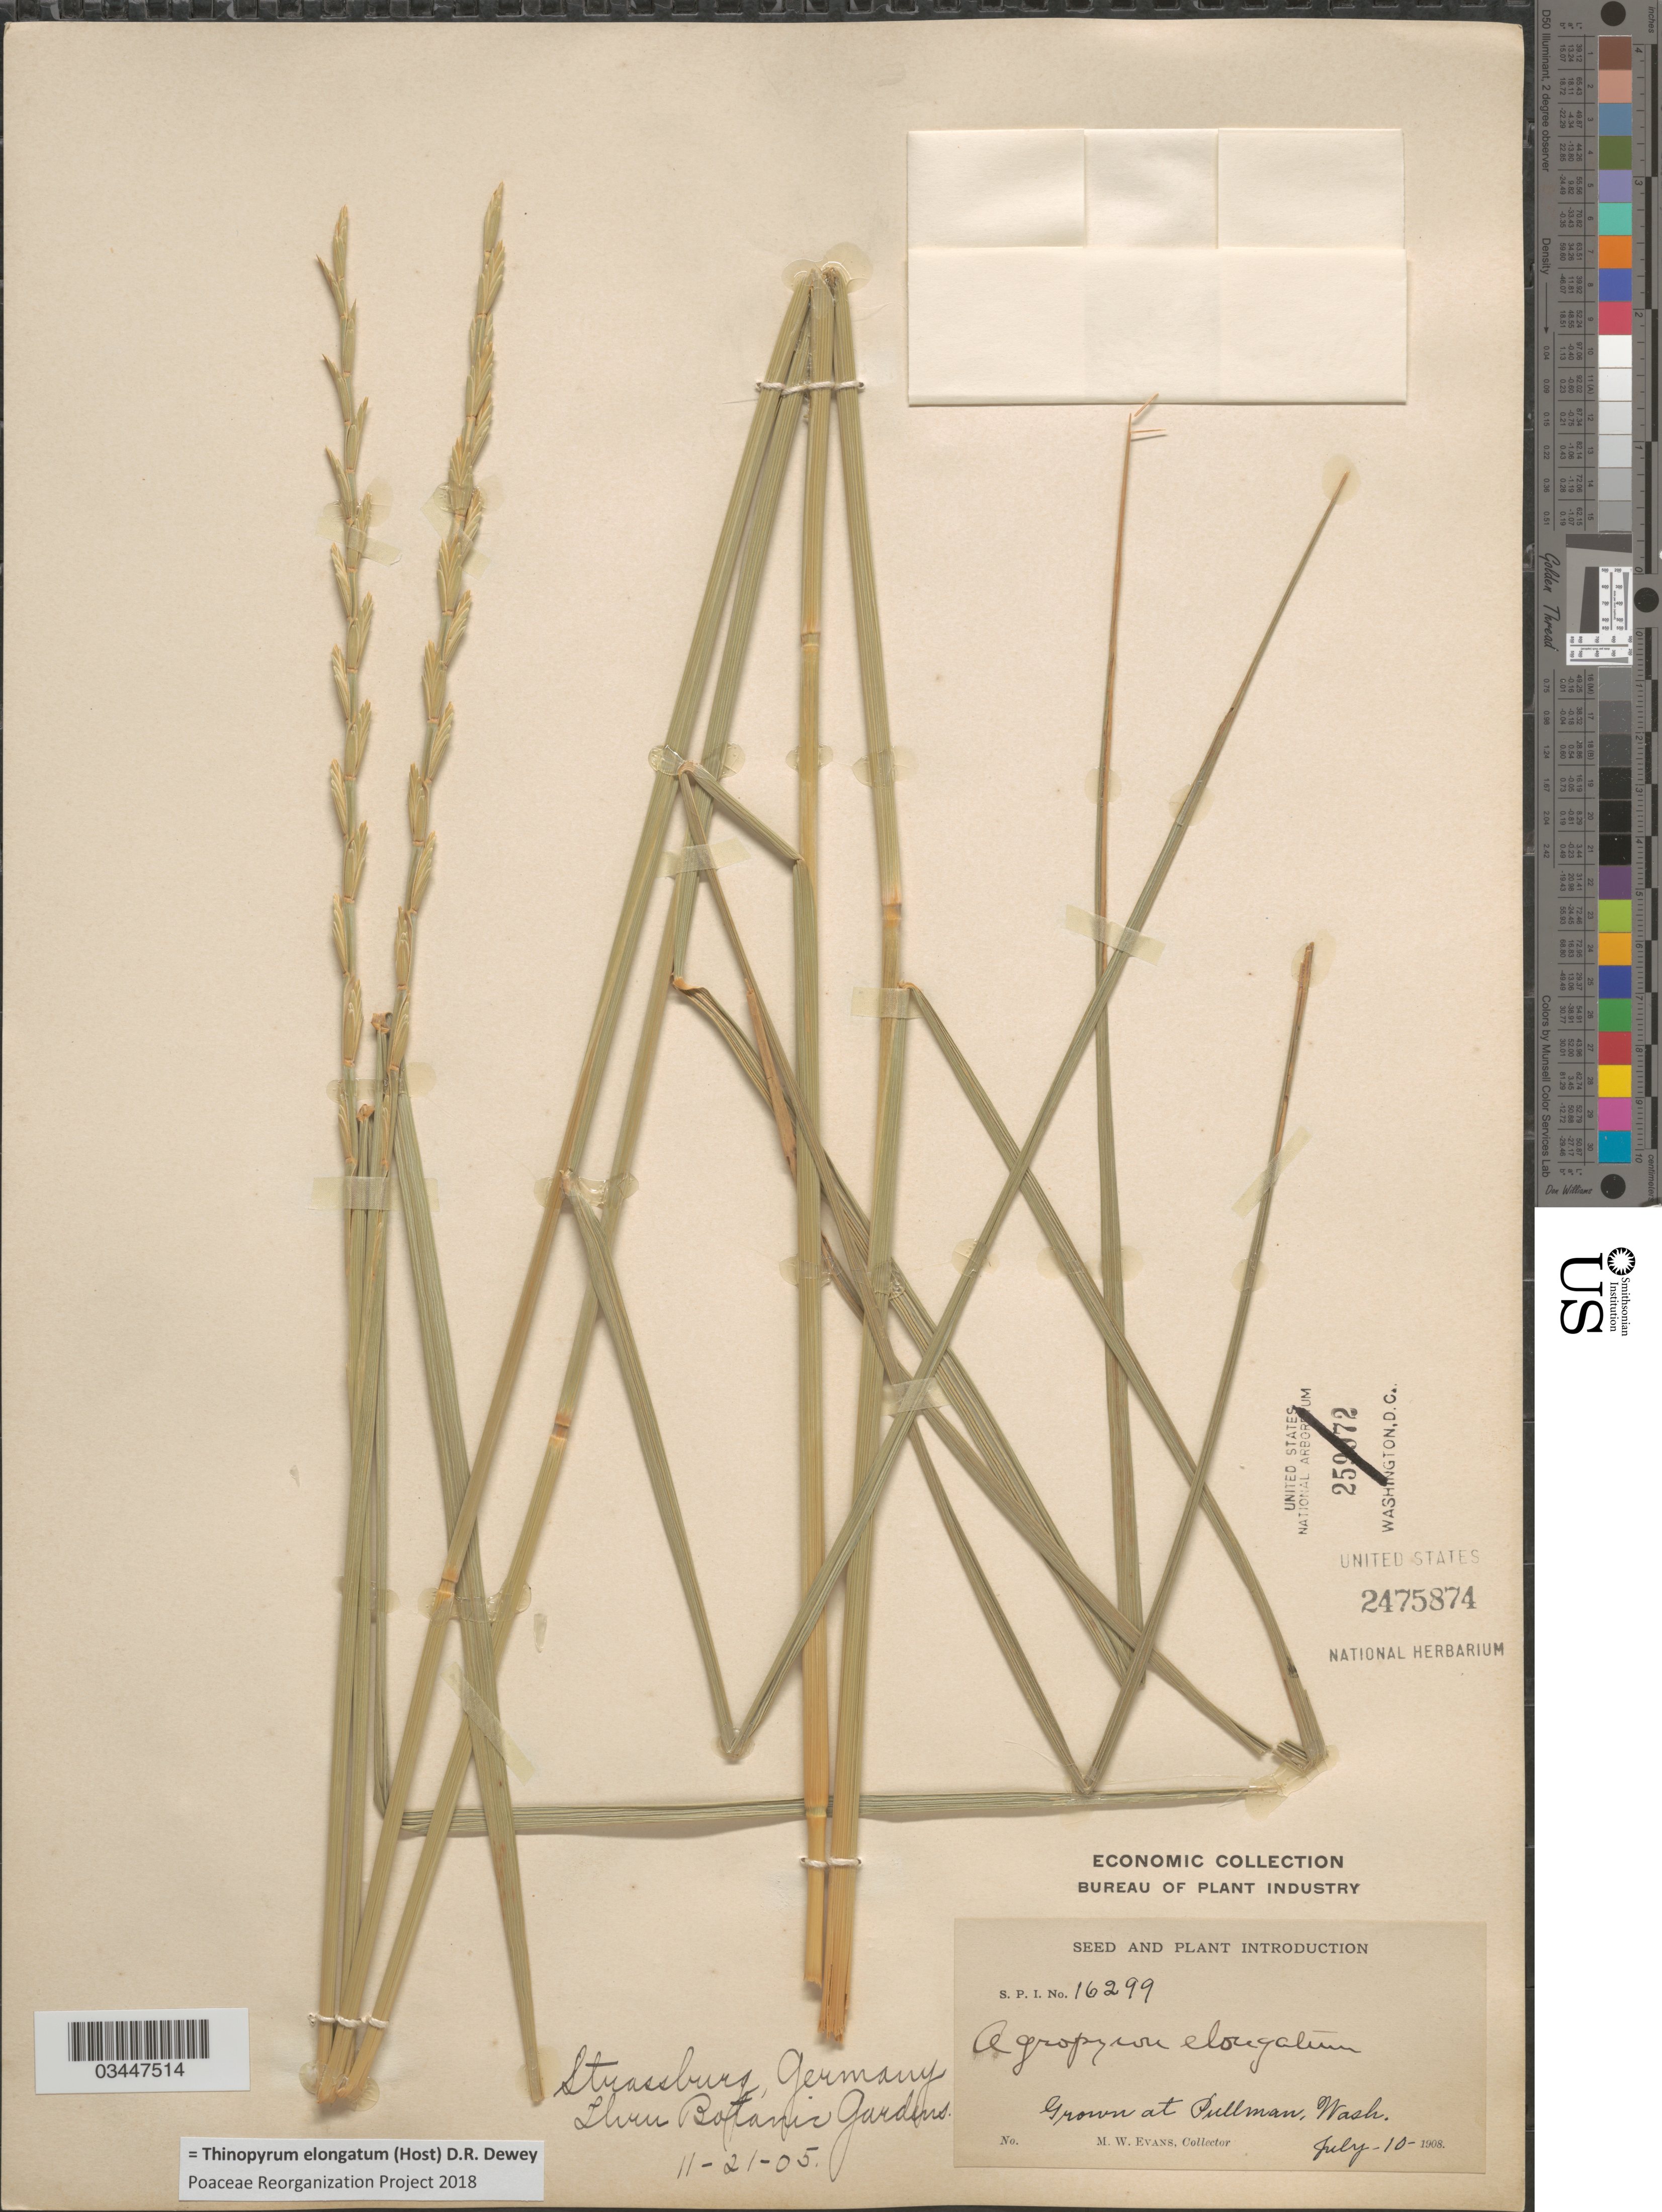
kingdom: Plantae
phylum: Tracheophyta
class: Liliopsida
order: Poales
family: Poaceae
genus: Thinopyrum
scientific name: Thinopyrum elongatum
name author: (Host) Barkworth & Dewey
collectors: M. W. Evans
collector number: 16299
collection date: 1908-07-10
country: United States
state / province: Washington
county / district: Whitman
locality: Grown at Pullman.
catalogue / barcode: US 2475874